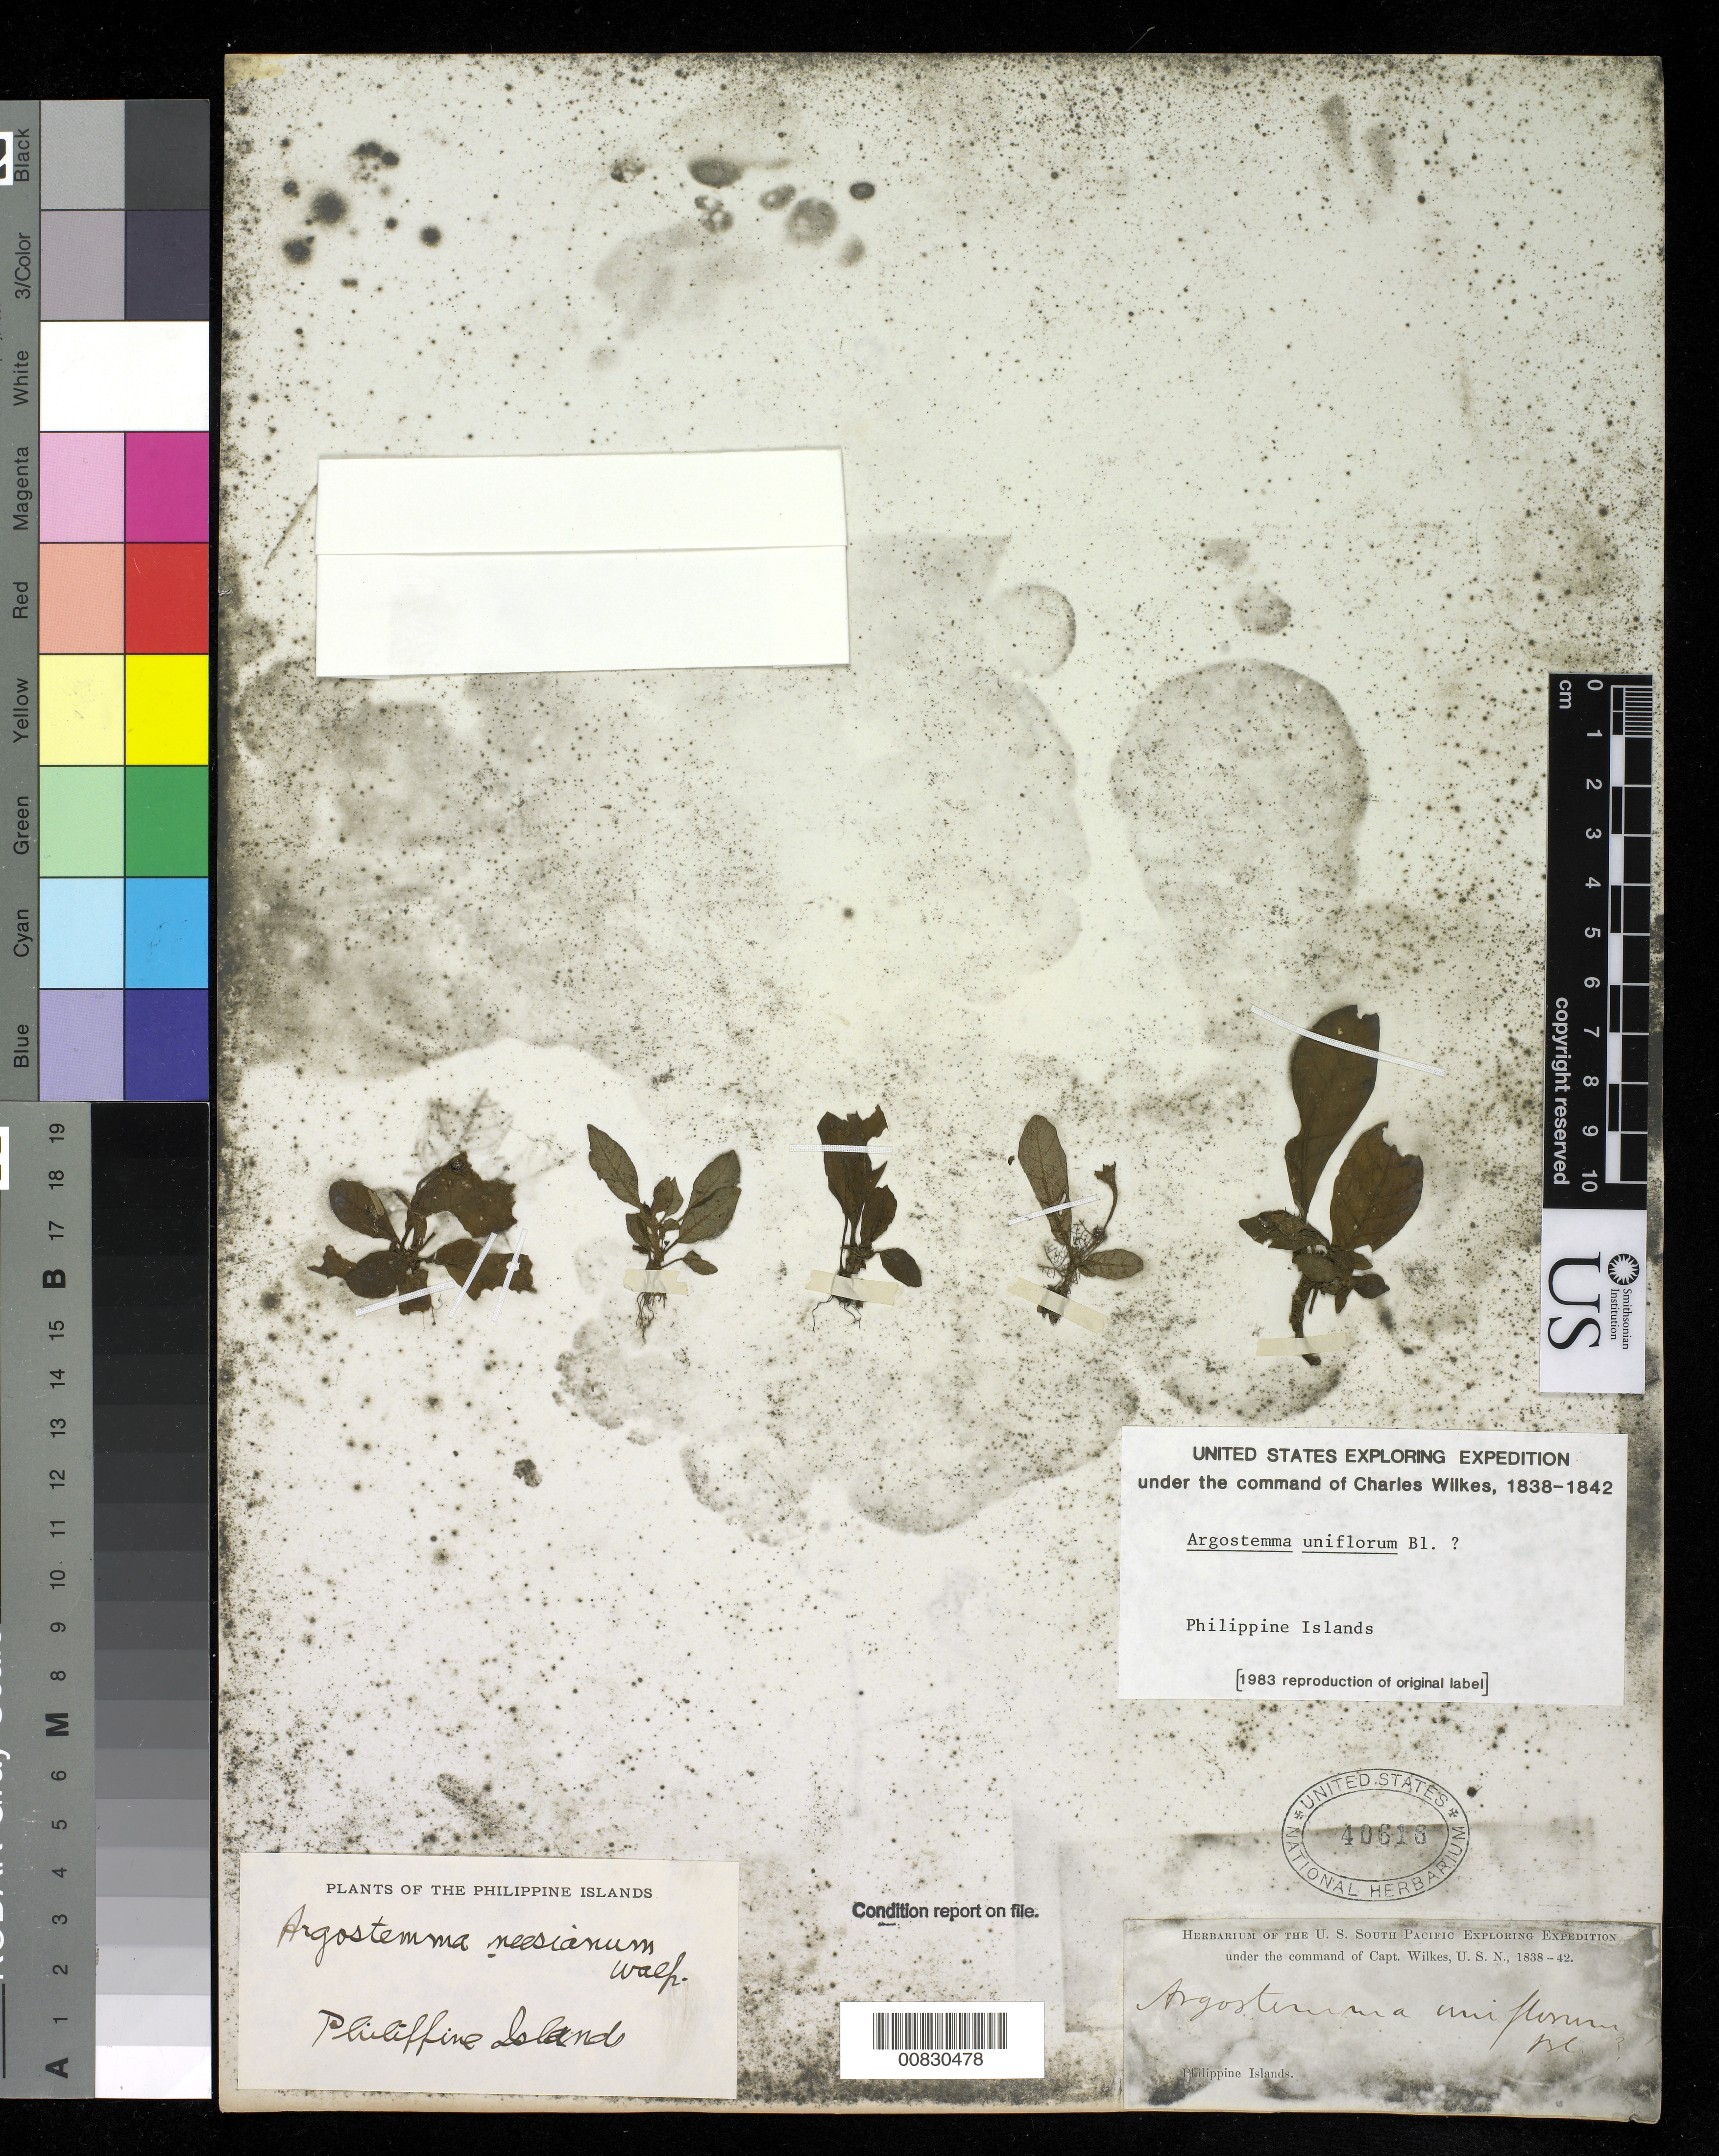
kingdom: Plantae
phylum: Tracheophyta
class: Magnoliopsida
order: Gentianales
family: Rubiaceae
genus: Argostemma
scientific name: Argostemma neesianum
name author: Walp.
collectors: Wilkes Explor. Exped.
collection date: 1838/1842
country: Philippines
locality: Philippine Islands.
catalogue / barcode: US 40616